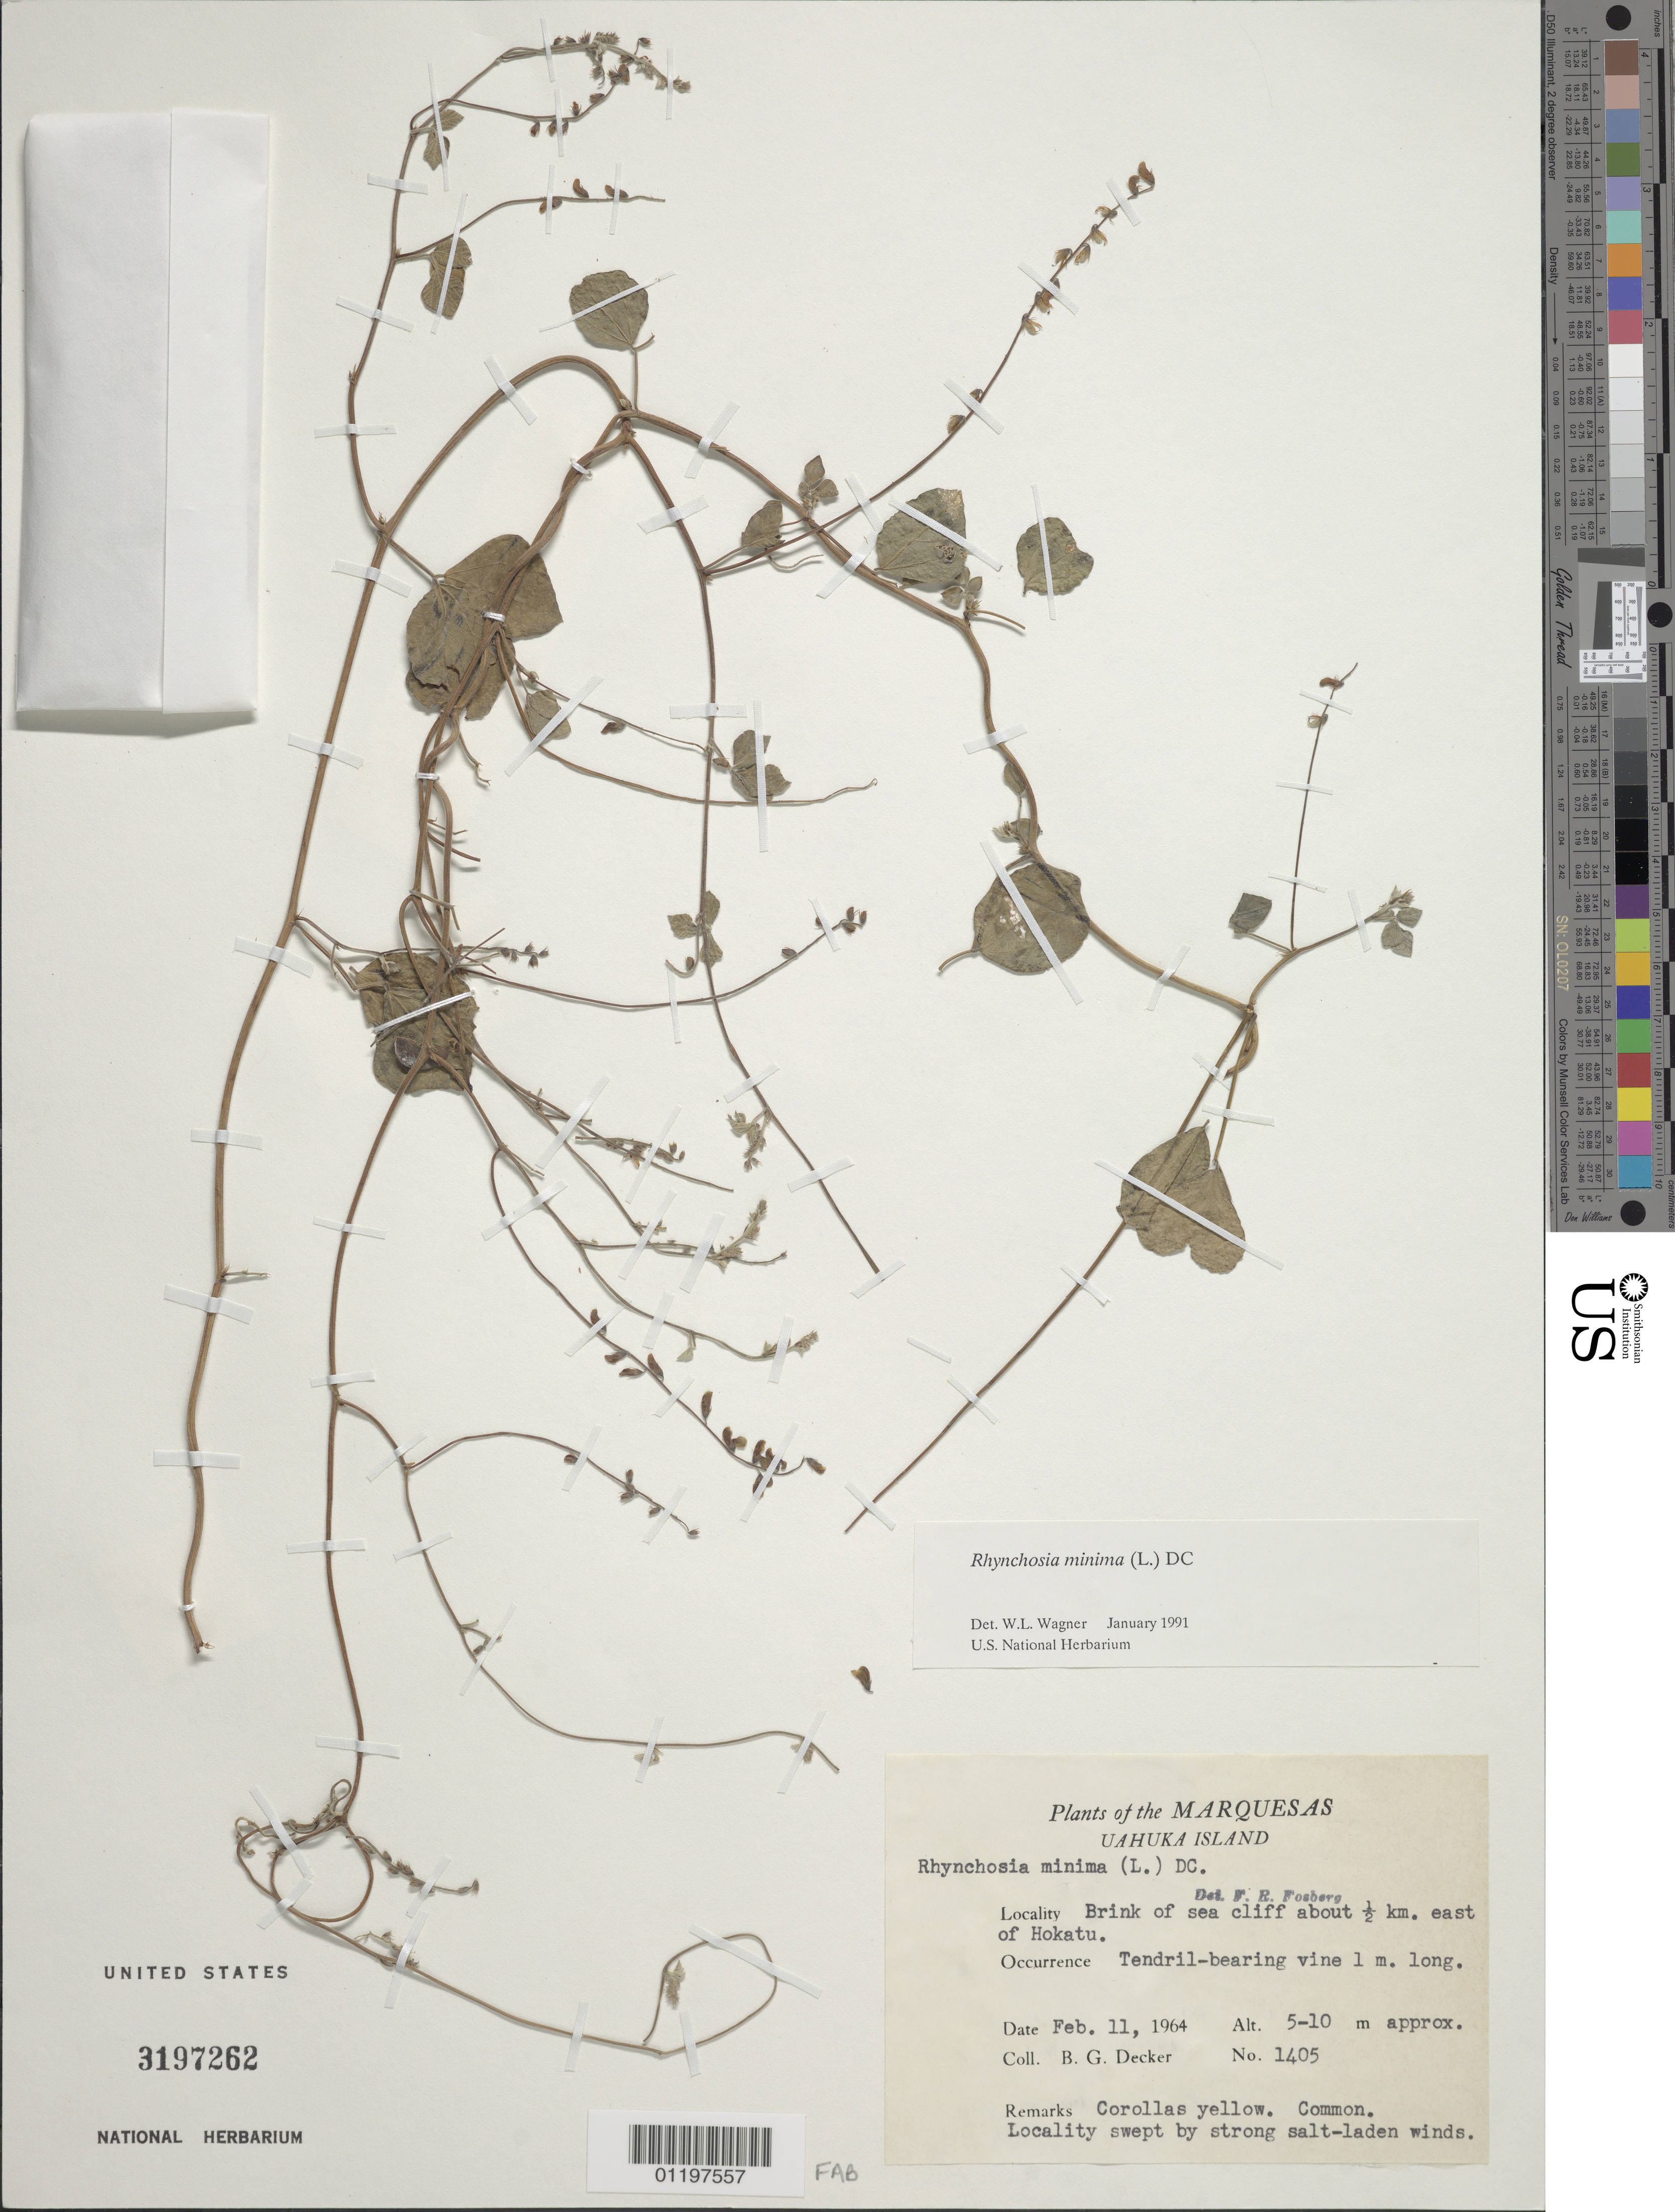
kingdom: Plantae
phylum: Tracheophyta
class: Magnoliopsida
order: Fabales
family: Fabaceae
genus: Rhynchosia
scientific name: Rhynchosia minima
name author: (L.) DC.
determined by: Wagner, W. L., (BOT), Smithsonian Institution - National Museum of Natural History (UNITED STATES)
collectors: B. G. Decker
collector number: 1405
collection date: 1964-02-11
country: French Polynesia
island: Ua Huka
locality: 0.5 km E of Hokatu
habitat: Brink of sea cliff. Locality swept by strong salt-laden winds. Common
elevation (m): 5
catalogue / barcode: US 3197262